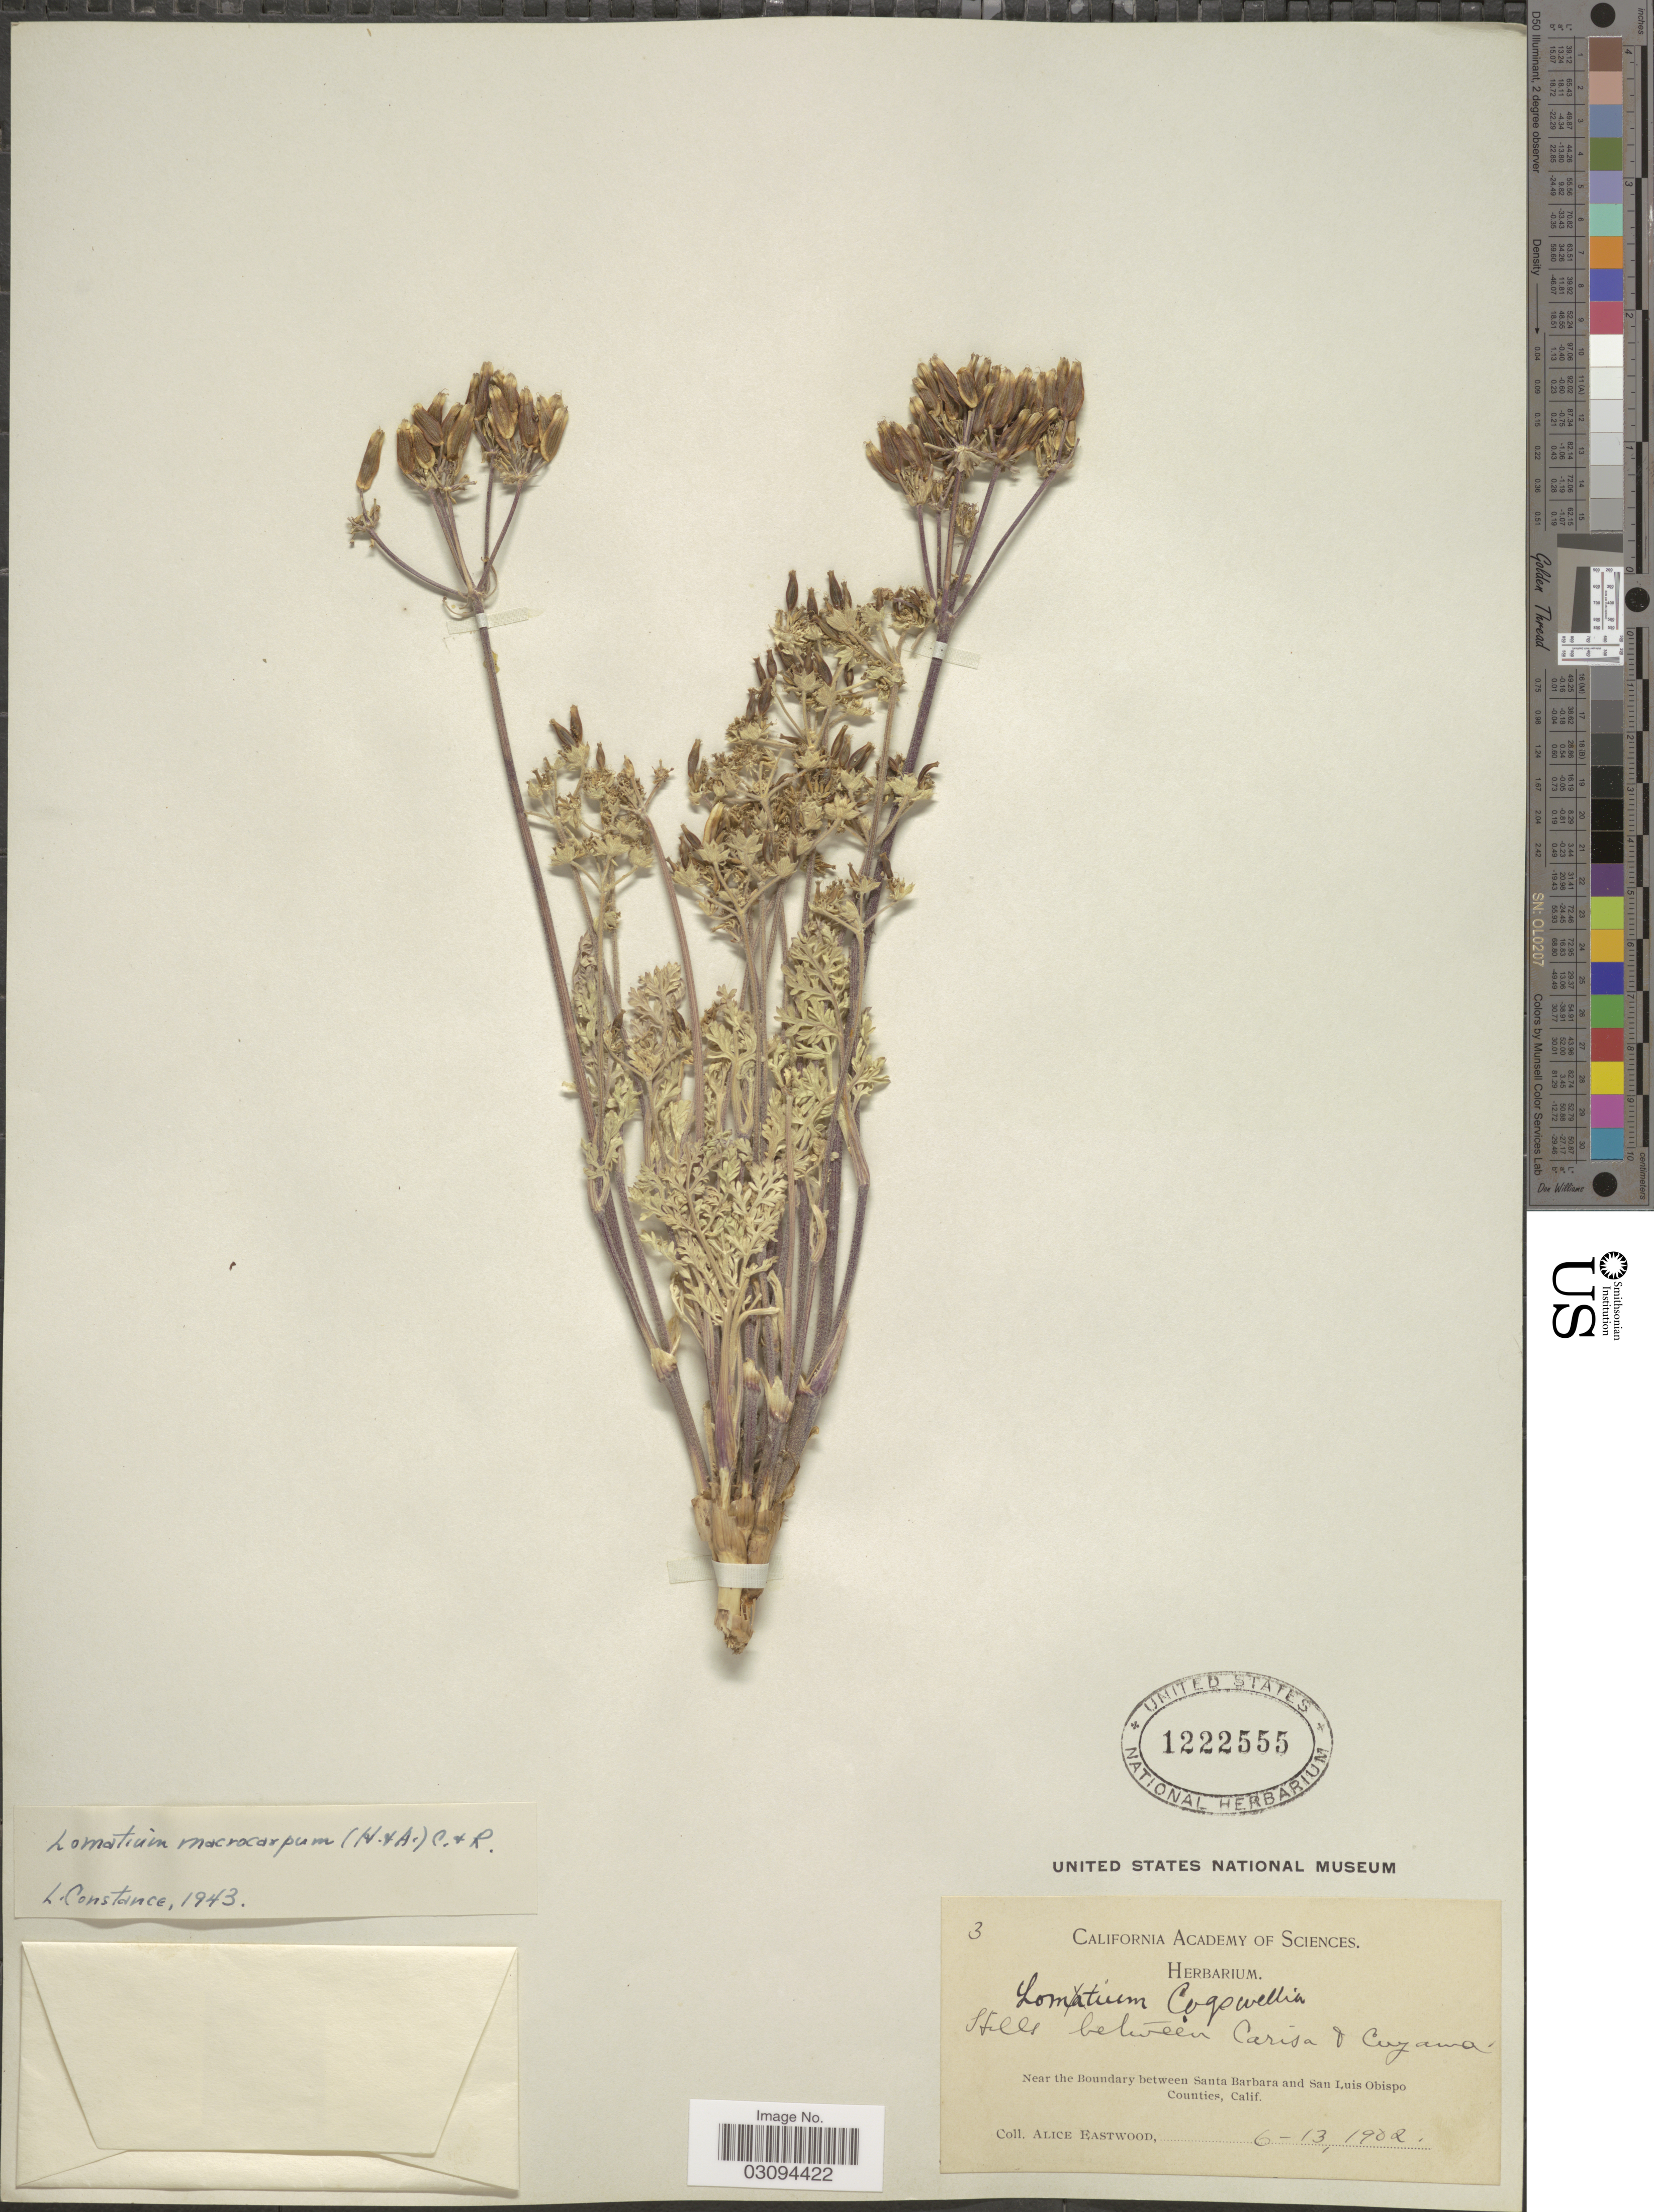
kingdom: Plantae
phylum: Tracheophyta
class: Magnoliopsida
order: Apiales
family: Apiaceae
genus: Lomatium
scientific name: Lomatium macrocarpum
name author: (Hook. et al.) J.M. Coult. & Rose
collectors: A. Eastwood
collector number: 3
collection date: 1902-06-13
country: United States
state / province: California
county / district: Santa Barbara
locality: Hills between Carisa & Cuyama. Near the boundary Santa Barbara and San Luis Obispo Counties, Calif.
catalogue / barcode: US 1222555